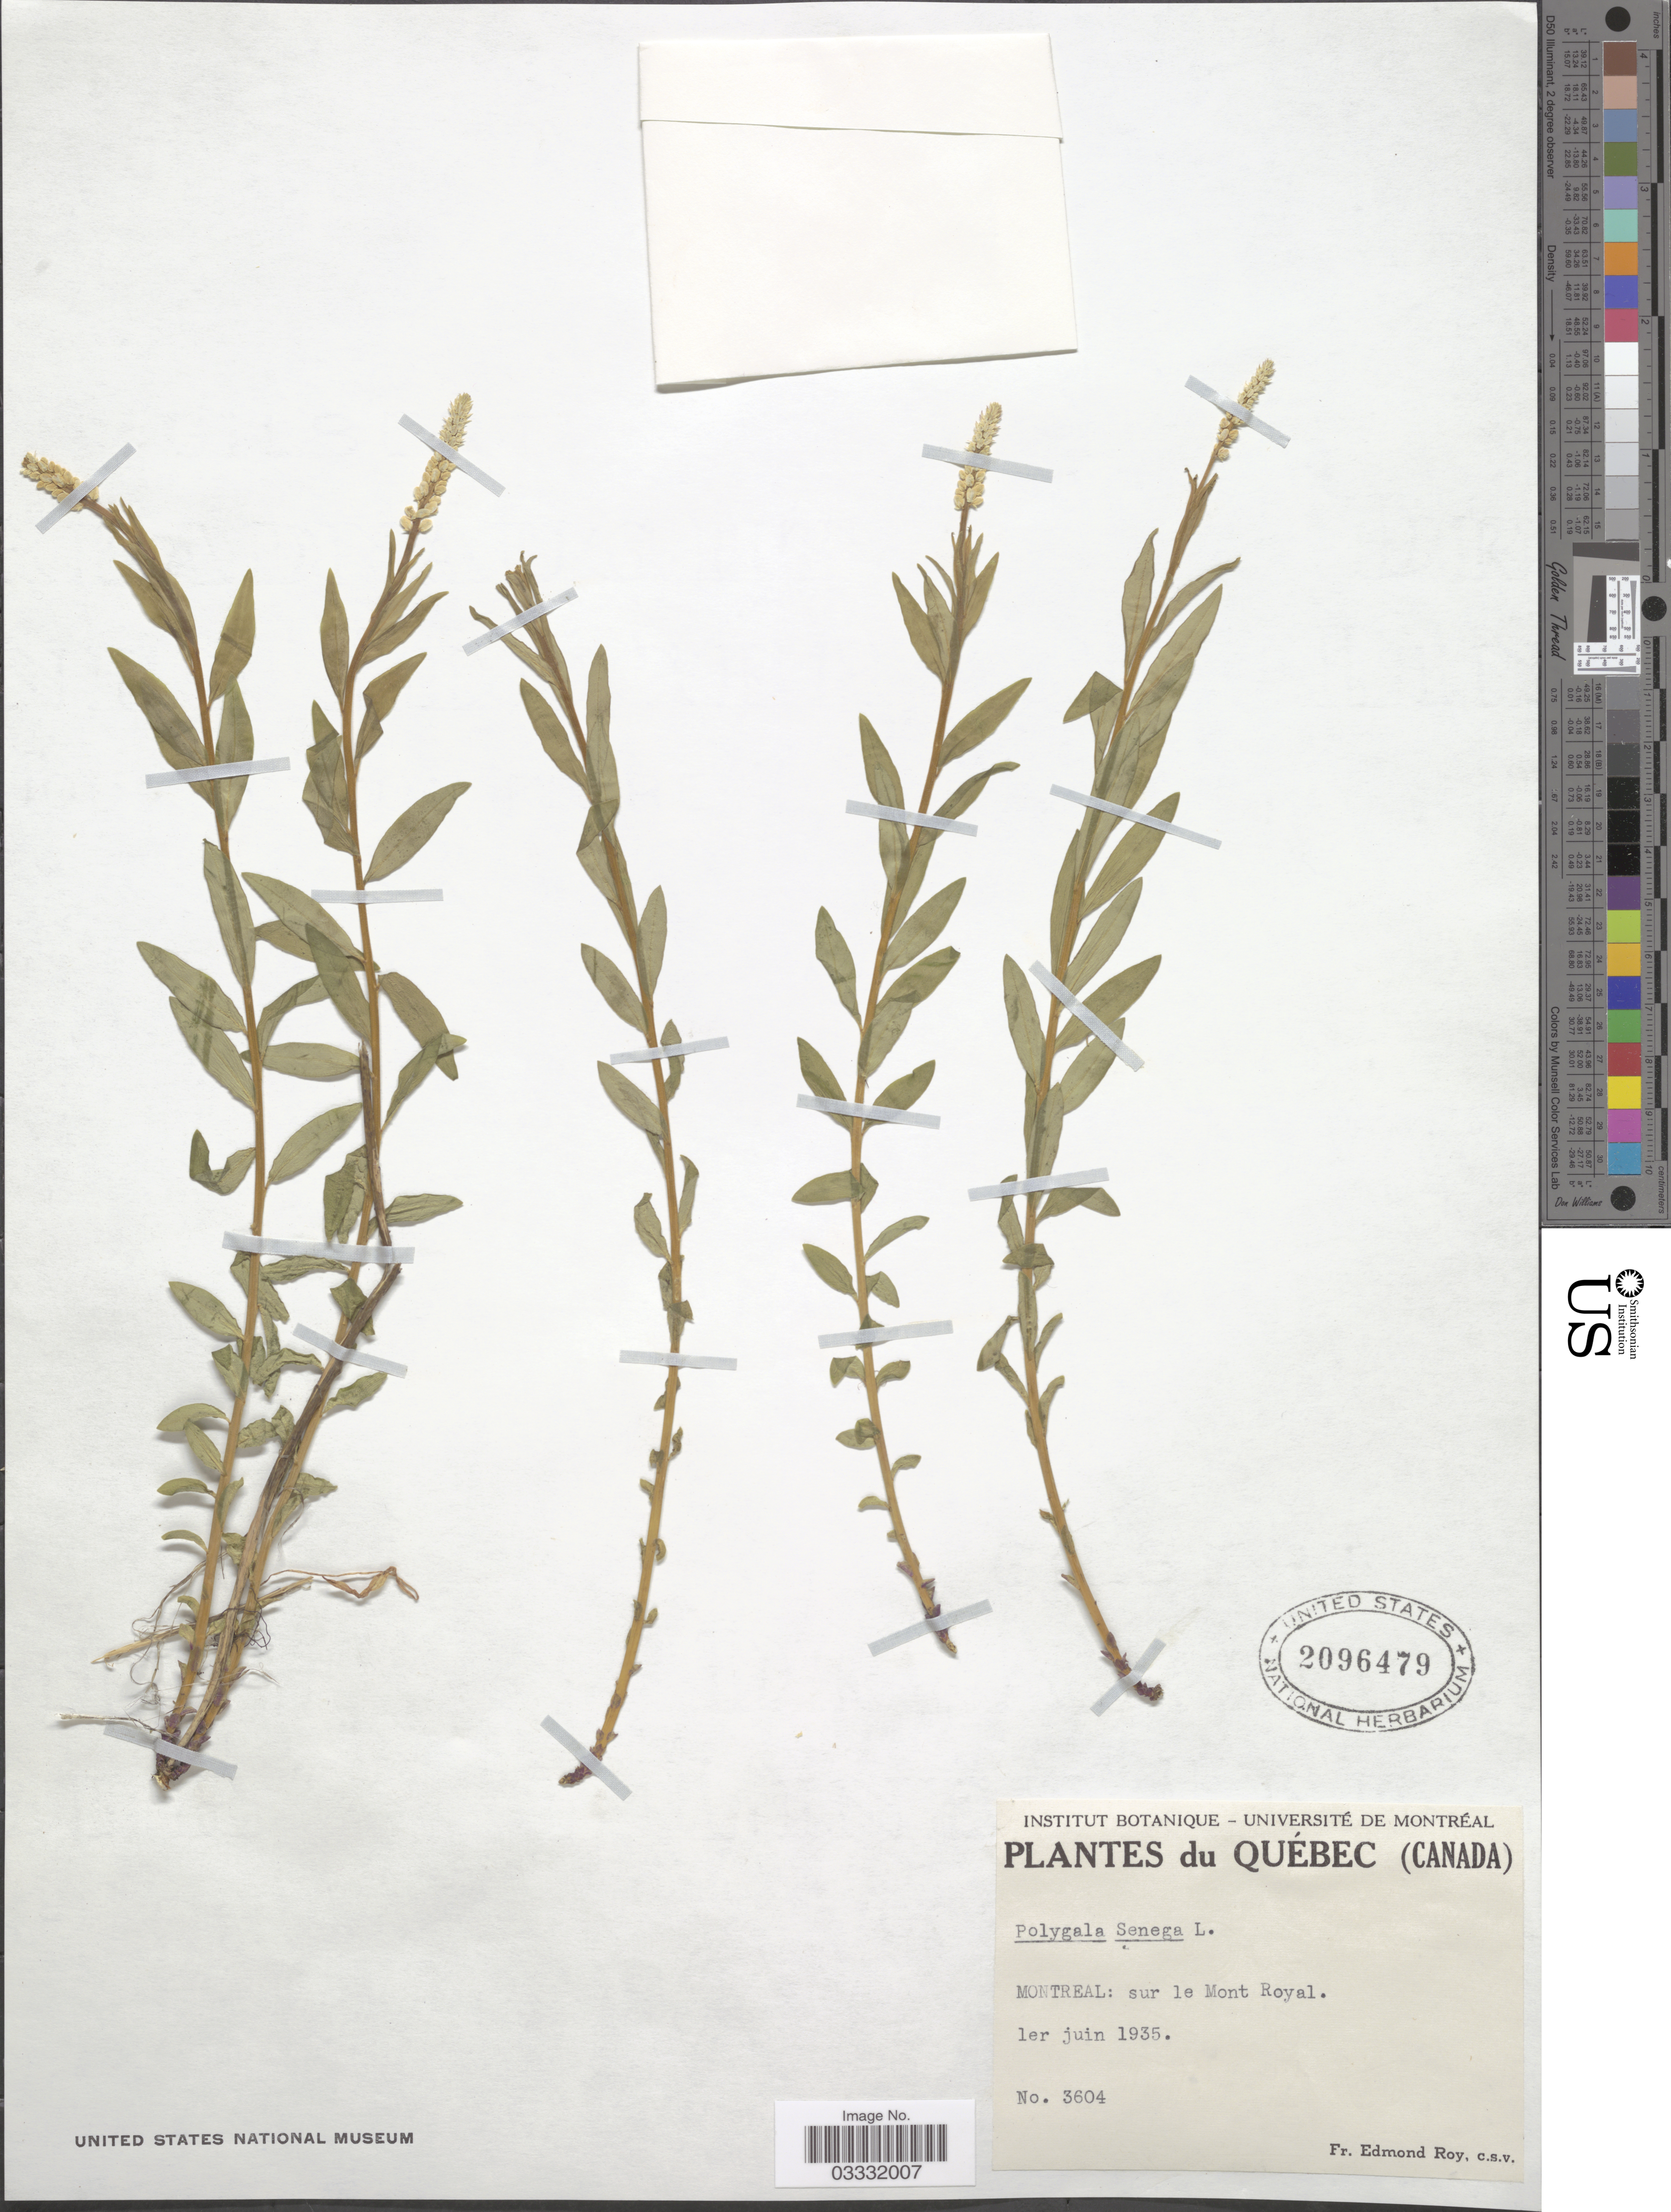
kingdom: Plantae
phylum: Tracheophyta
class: Magnoliopsida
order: Fabales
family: Polygalaceae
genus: Polygala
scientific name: Polygala senega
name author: L.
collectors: E. Roy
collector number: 3604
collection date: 1935-06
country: Canada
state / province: Quebec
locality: Montreal: sur le Mont Royal.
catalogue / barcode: US 2096479